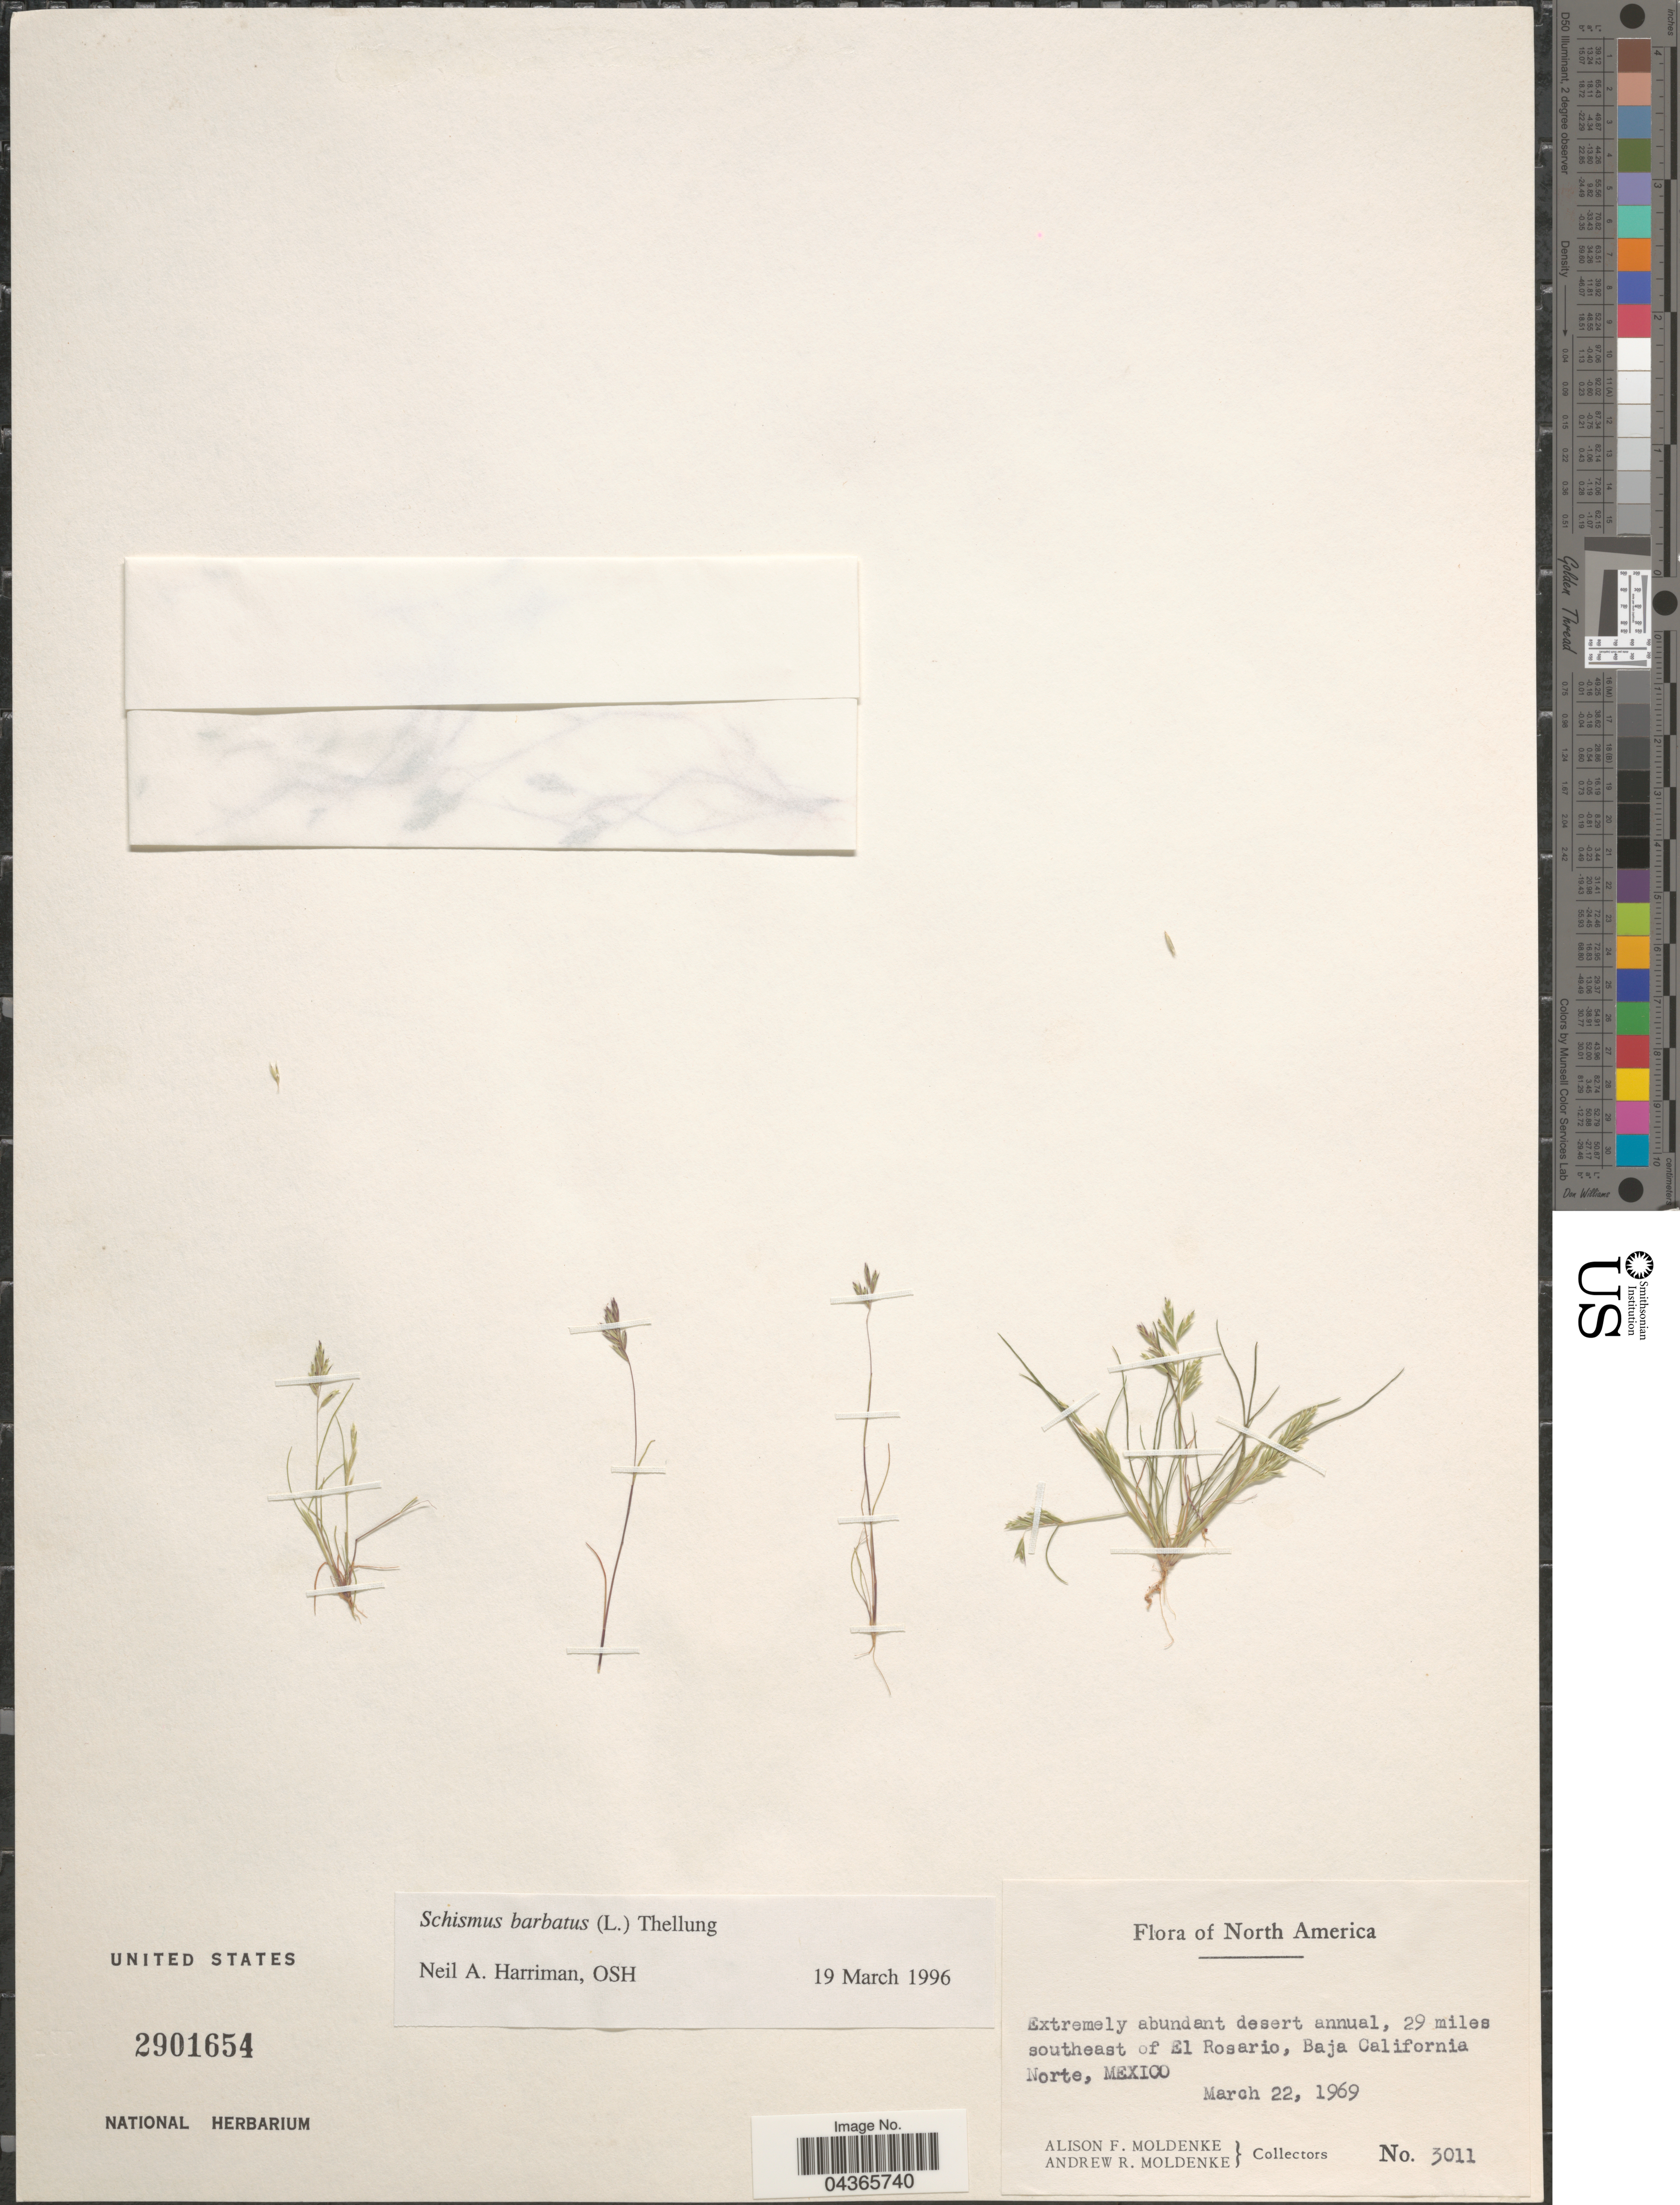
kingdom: Plantae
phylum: Tracheophyta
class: Liliopsida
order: Poales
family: Poaceae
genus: Schismus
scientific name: Schismus barbatus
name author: (L.) Thell.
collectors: A. F. Moldenke & A. R. Moldenke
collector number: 3011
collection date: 1969-03-22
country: Mexico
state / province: Baja California Norte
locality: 29 miles southeast of El Rosario.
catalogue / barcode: US 2901654